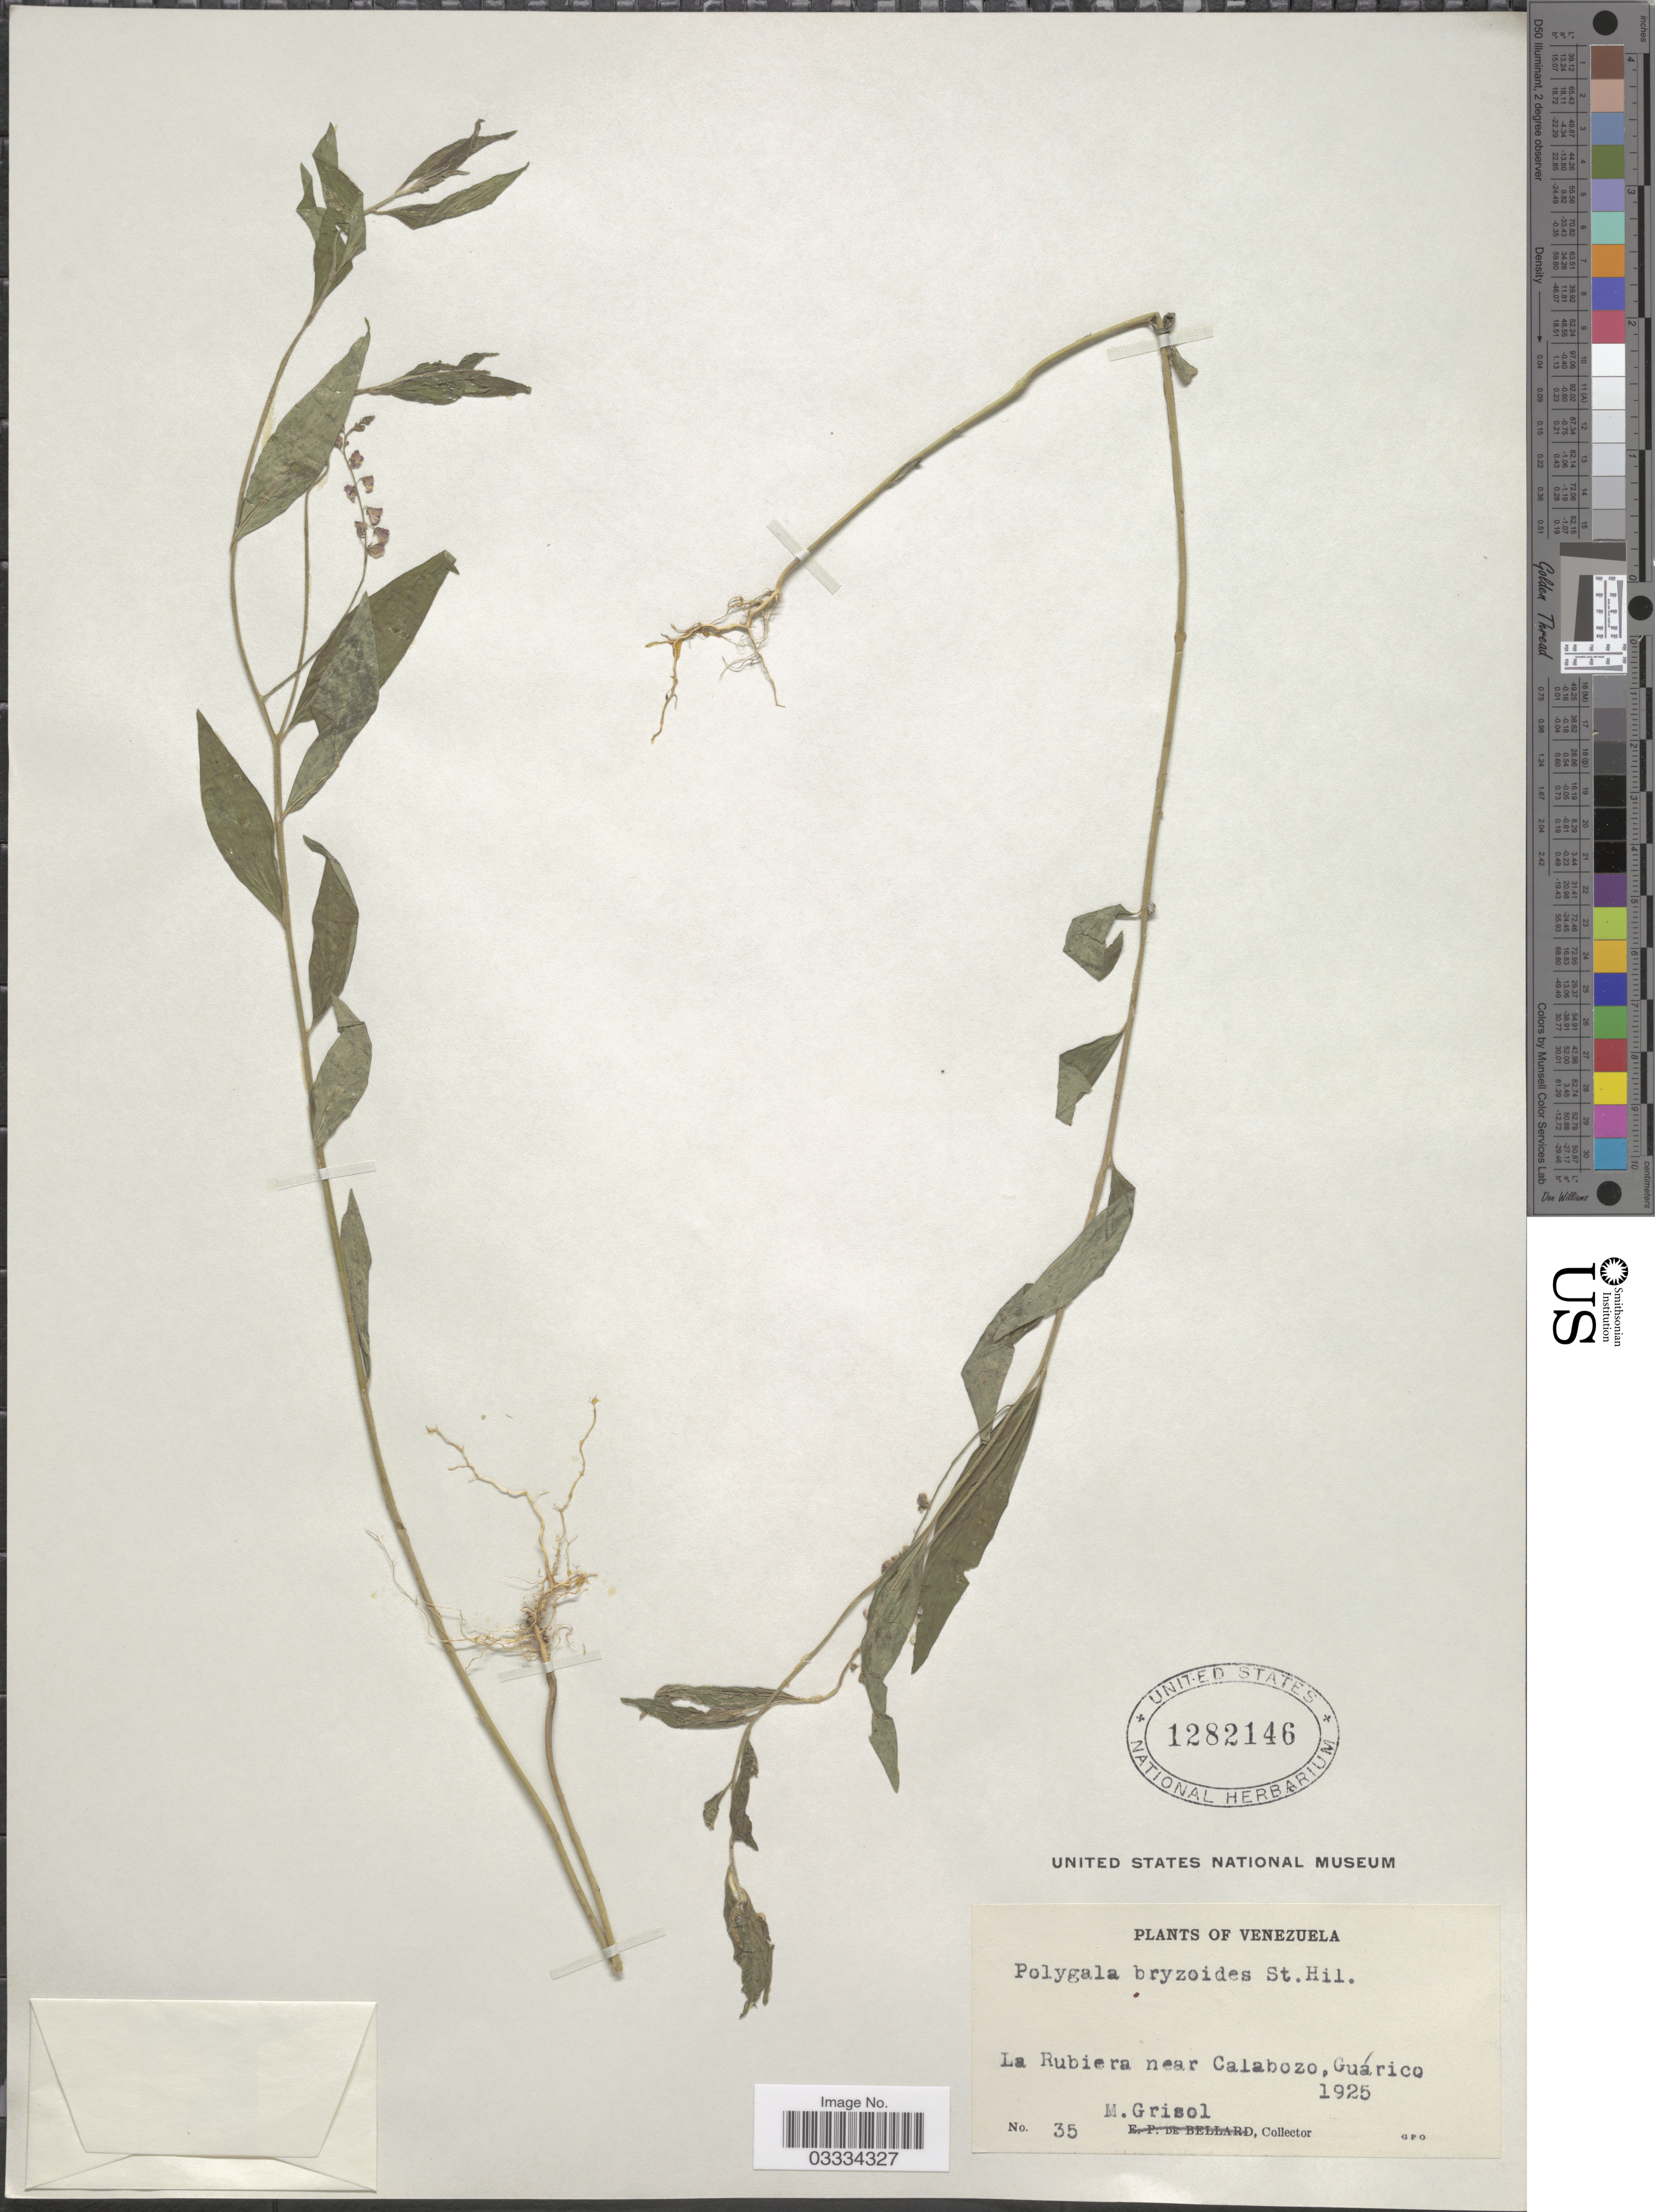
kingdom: Plantae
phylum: Tracheophyta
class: Magnoliopsida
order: Fabales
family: Polygalaceae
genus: Asemeia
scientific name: Asemeia violacea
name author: (Aubl.) J.F.B. Pastore & J.R. Abbott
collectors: M. Grisol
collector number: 35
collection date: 1925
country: Venezuela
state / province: Guárico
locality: La Rubiera near Calabozo.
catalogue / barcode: US 1282146